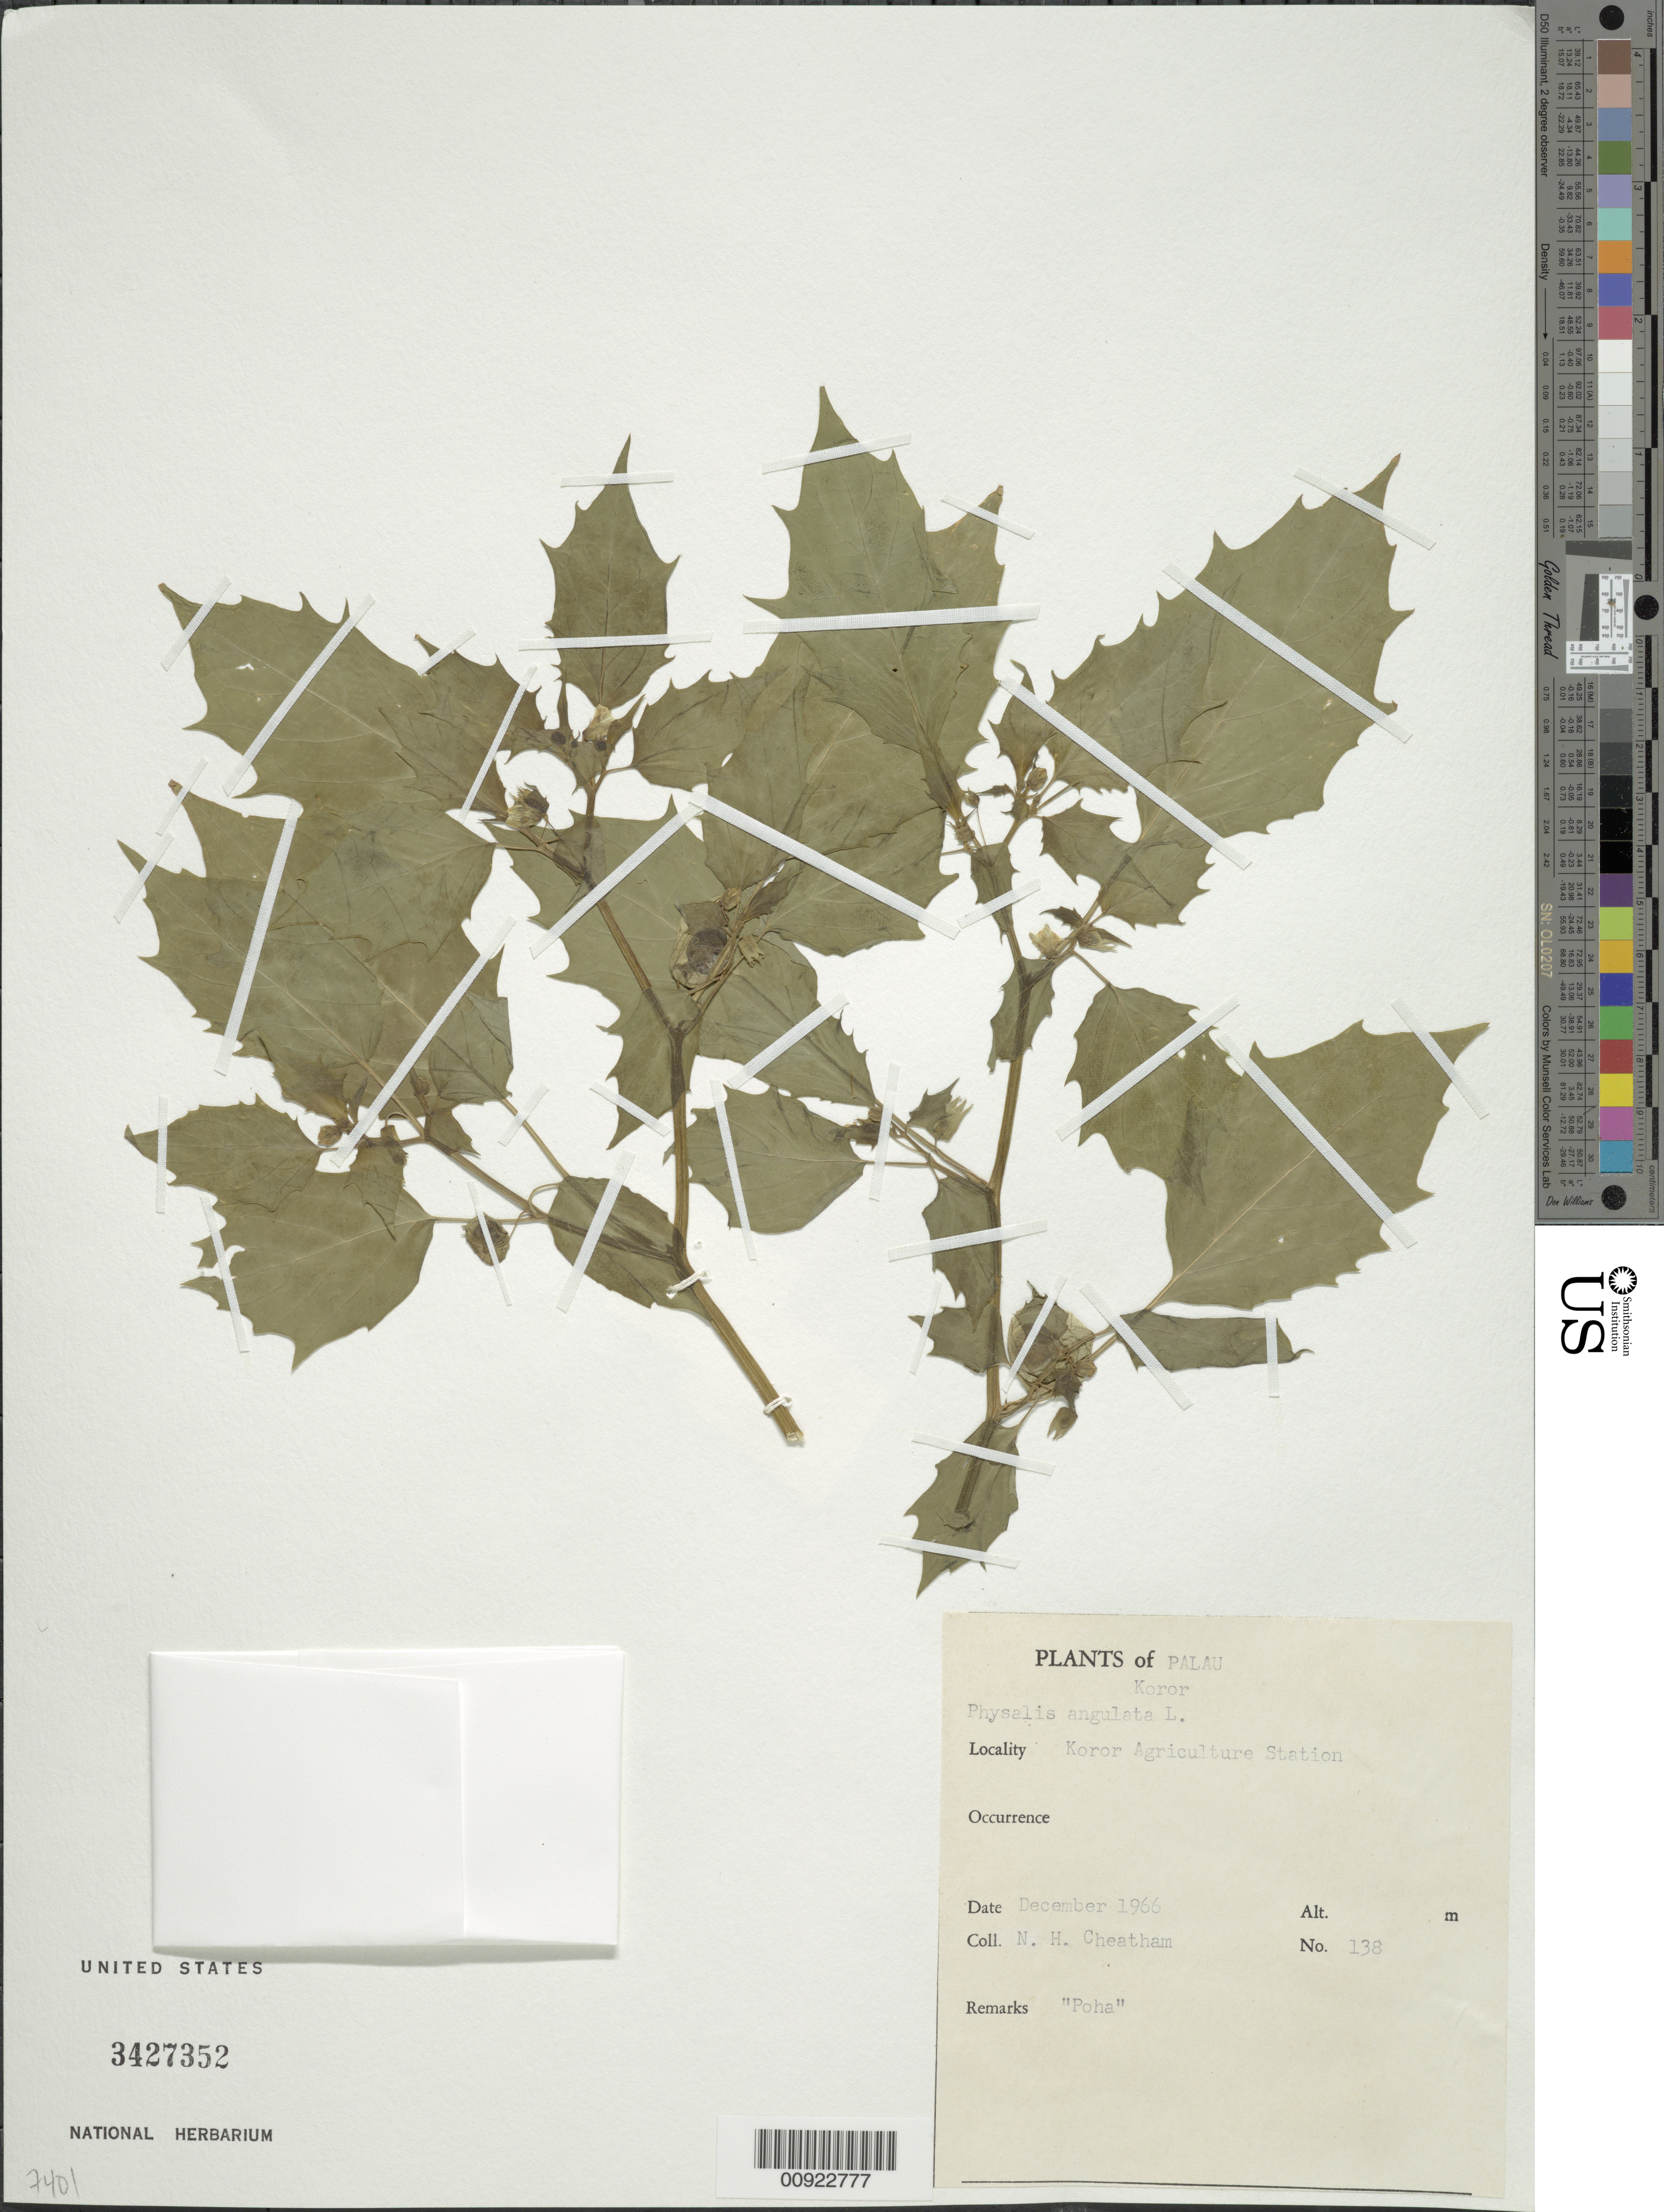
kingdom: Plantae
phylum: Tracheophyta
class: Magnoliopsida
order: Solanales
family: Solanaceae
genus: Physalis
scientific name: Physalis angulata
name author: L.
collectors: N. H. Cheatham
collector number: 138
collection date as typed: Dec 1966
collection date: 1966-12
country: Palau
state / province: Koror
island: Oreor [Koror]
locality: Koror Agriculture Station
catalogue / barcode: US 3427352